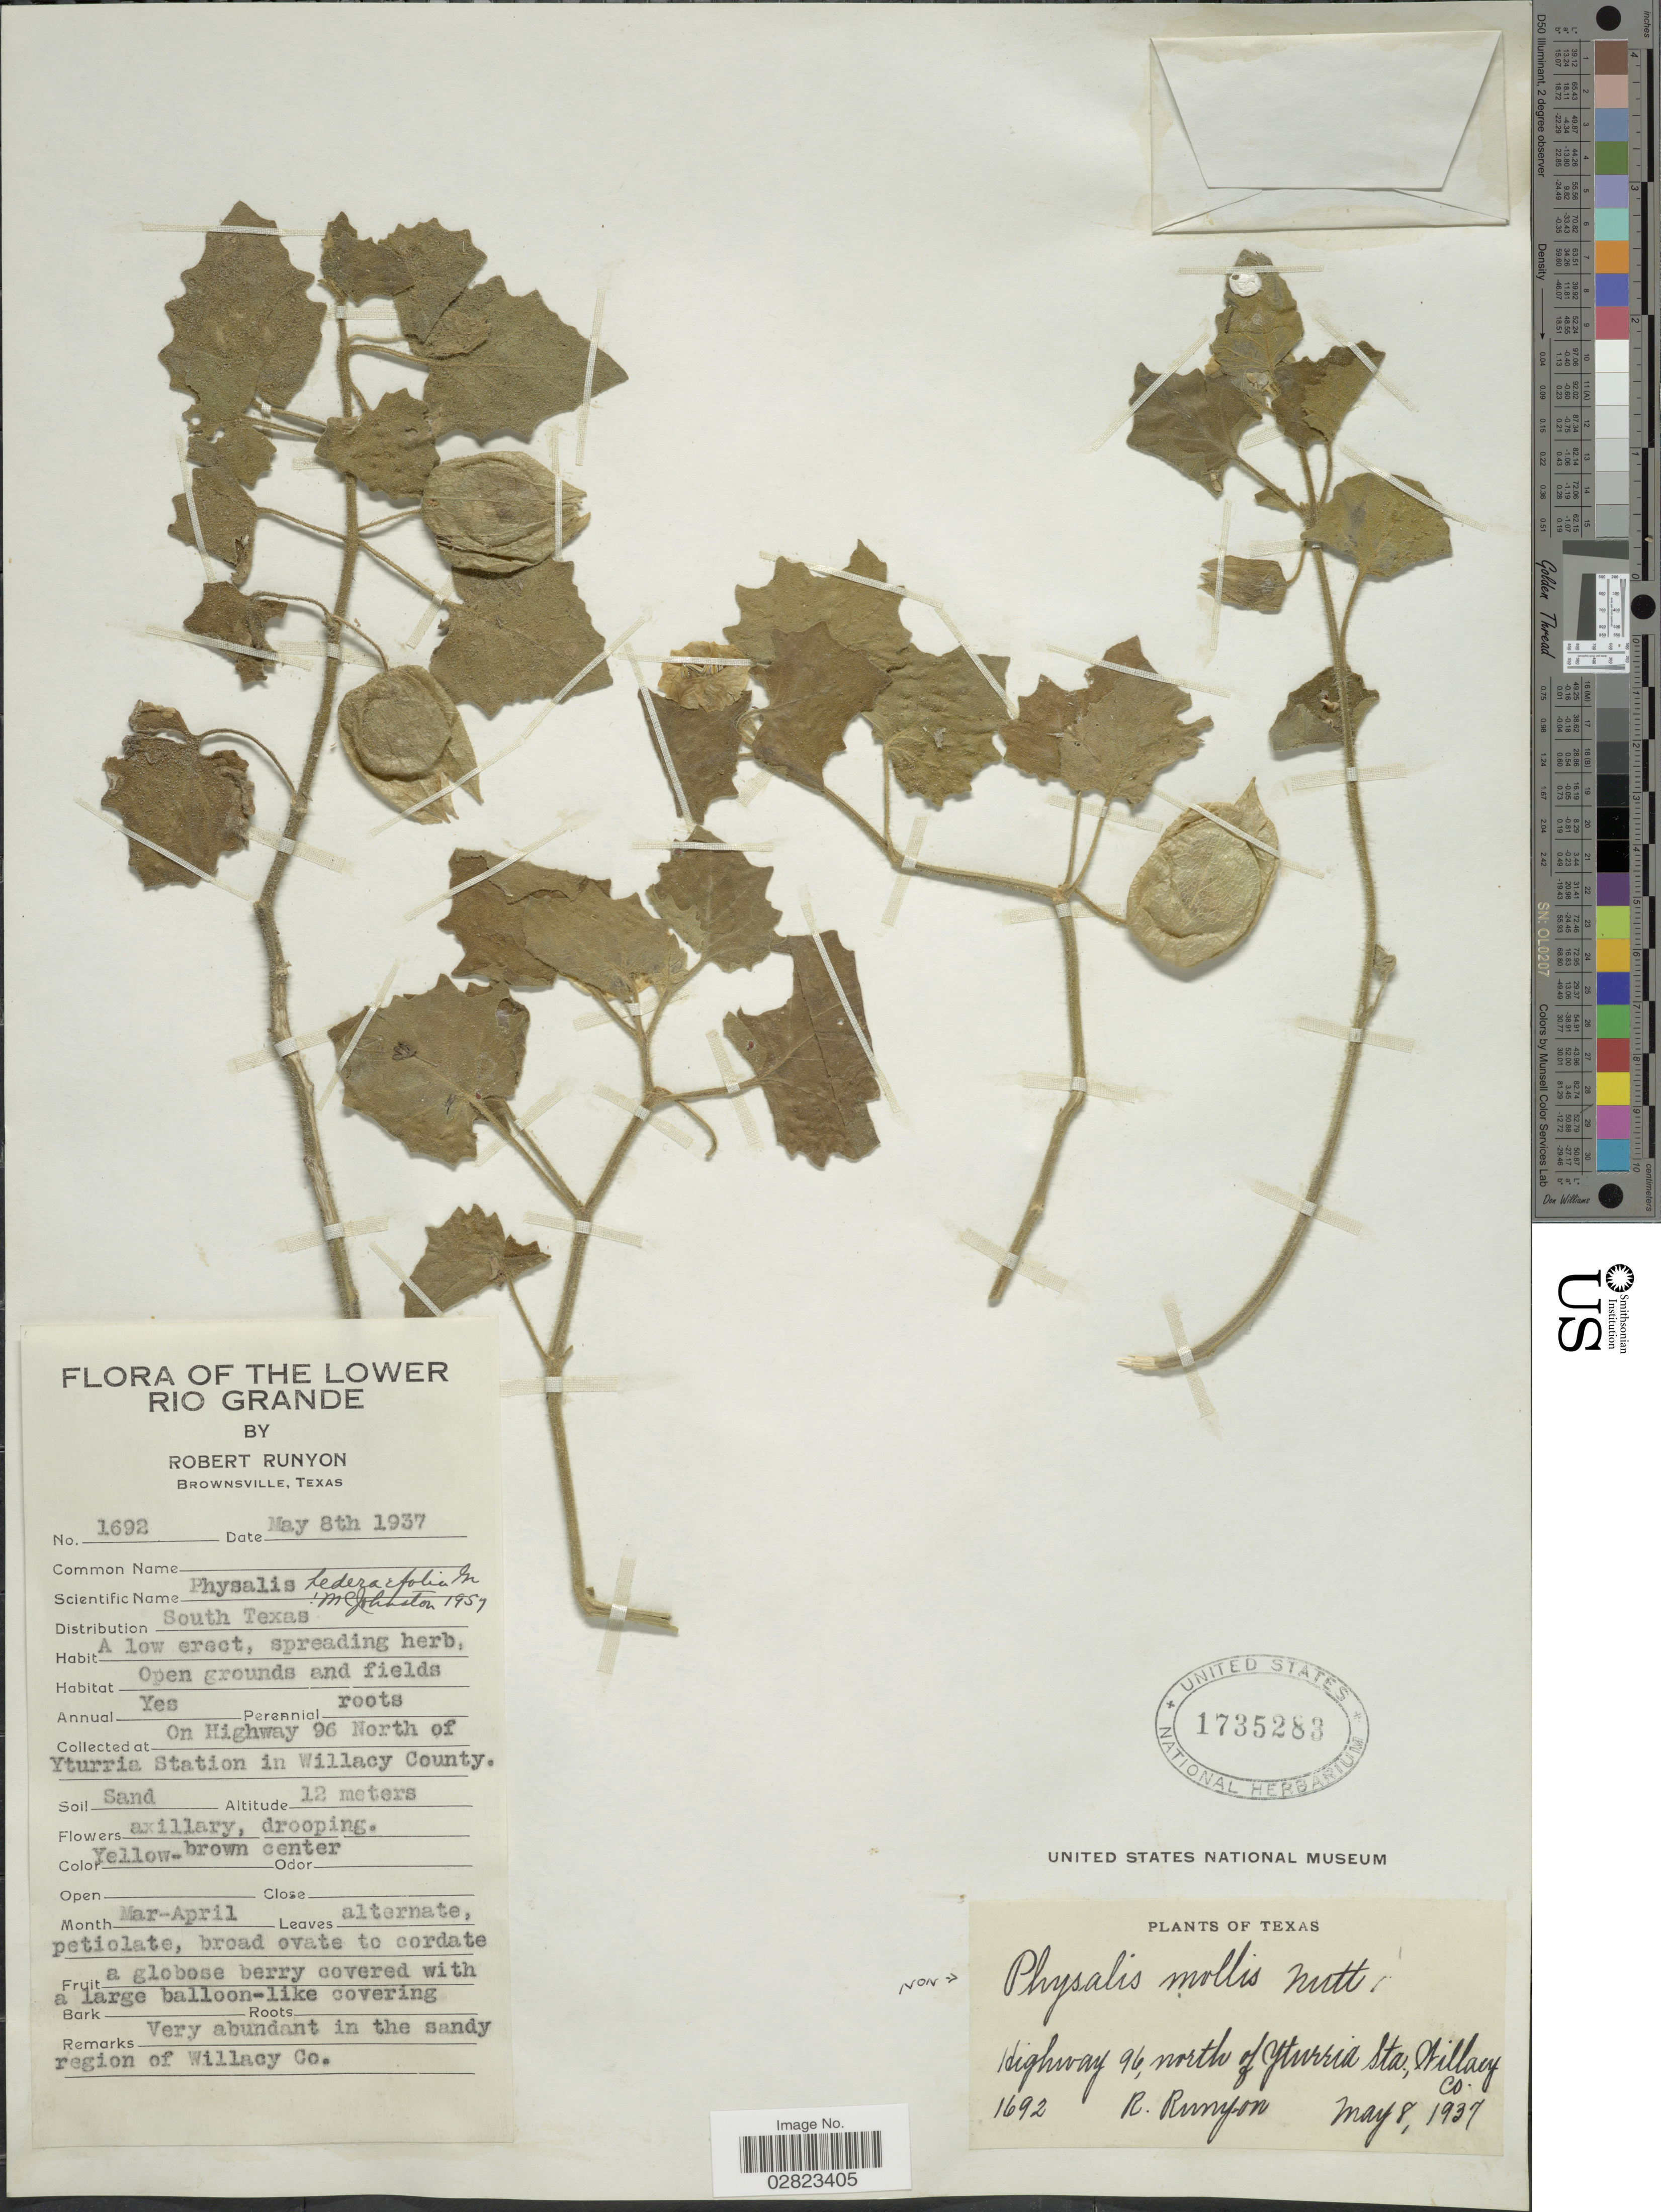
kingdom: Plantae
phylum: Tracheophyta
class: Magnoliopsida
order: Solanales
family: Solanaceae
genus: Physalis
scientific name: Physalis hederifolia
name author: A. Gray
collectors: R. Runyon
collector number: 1692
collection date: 1937-05-08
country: United States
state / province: Texas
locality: On Highway 96 North of Yturrua Station in Willacy County.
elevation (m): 12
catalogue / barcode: US 1735283